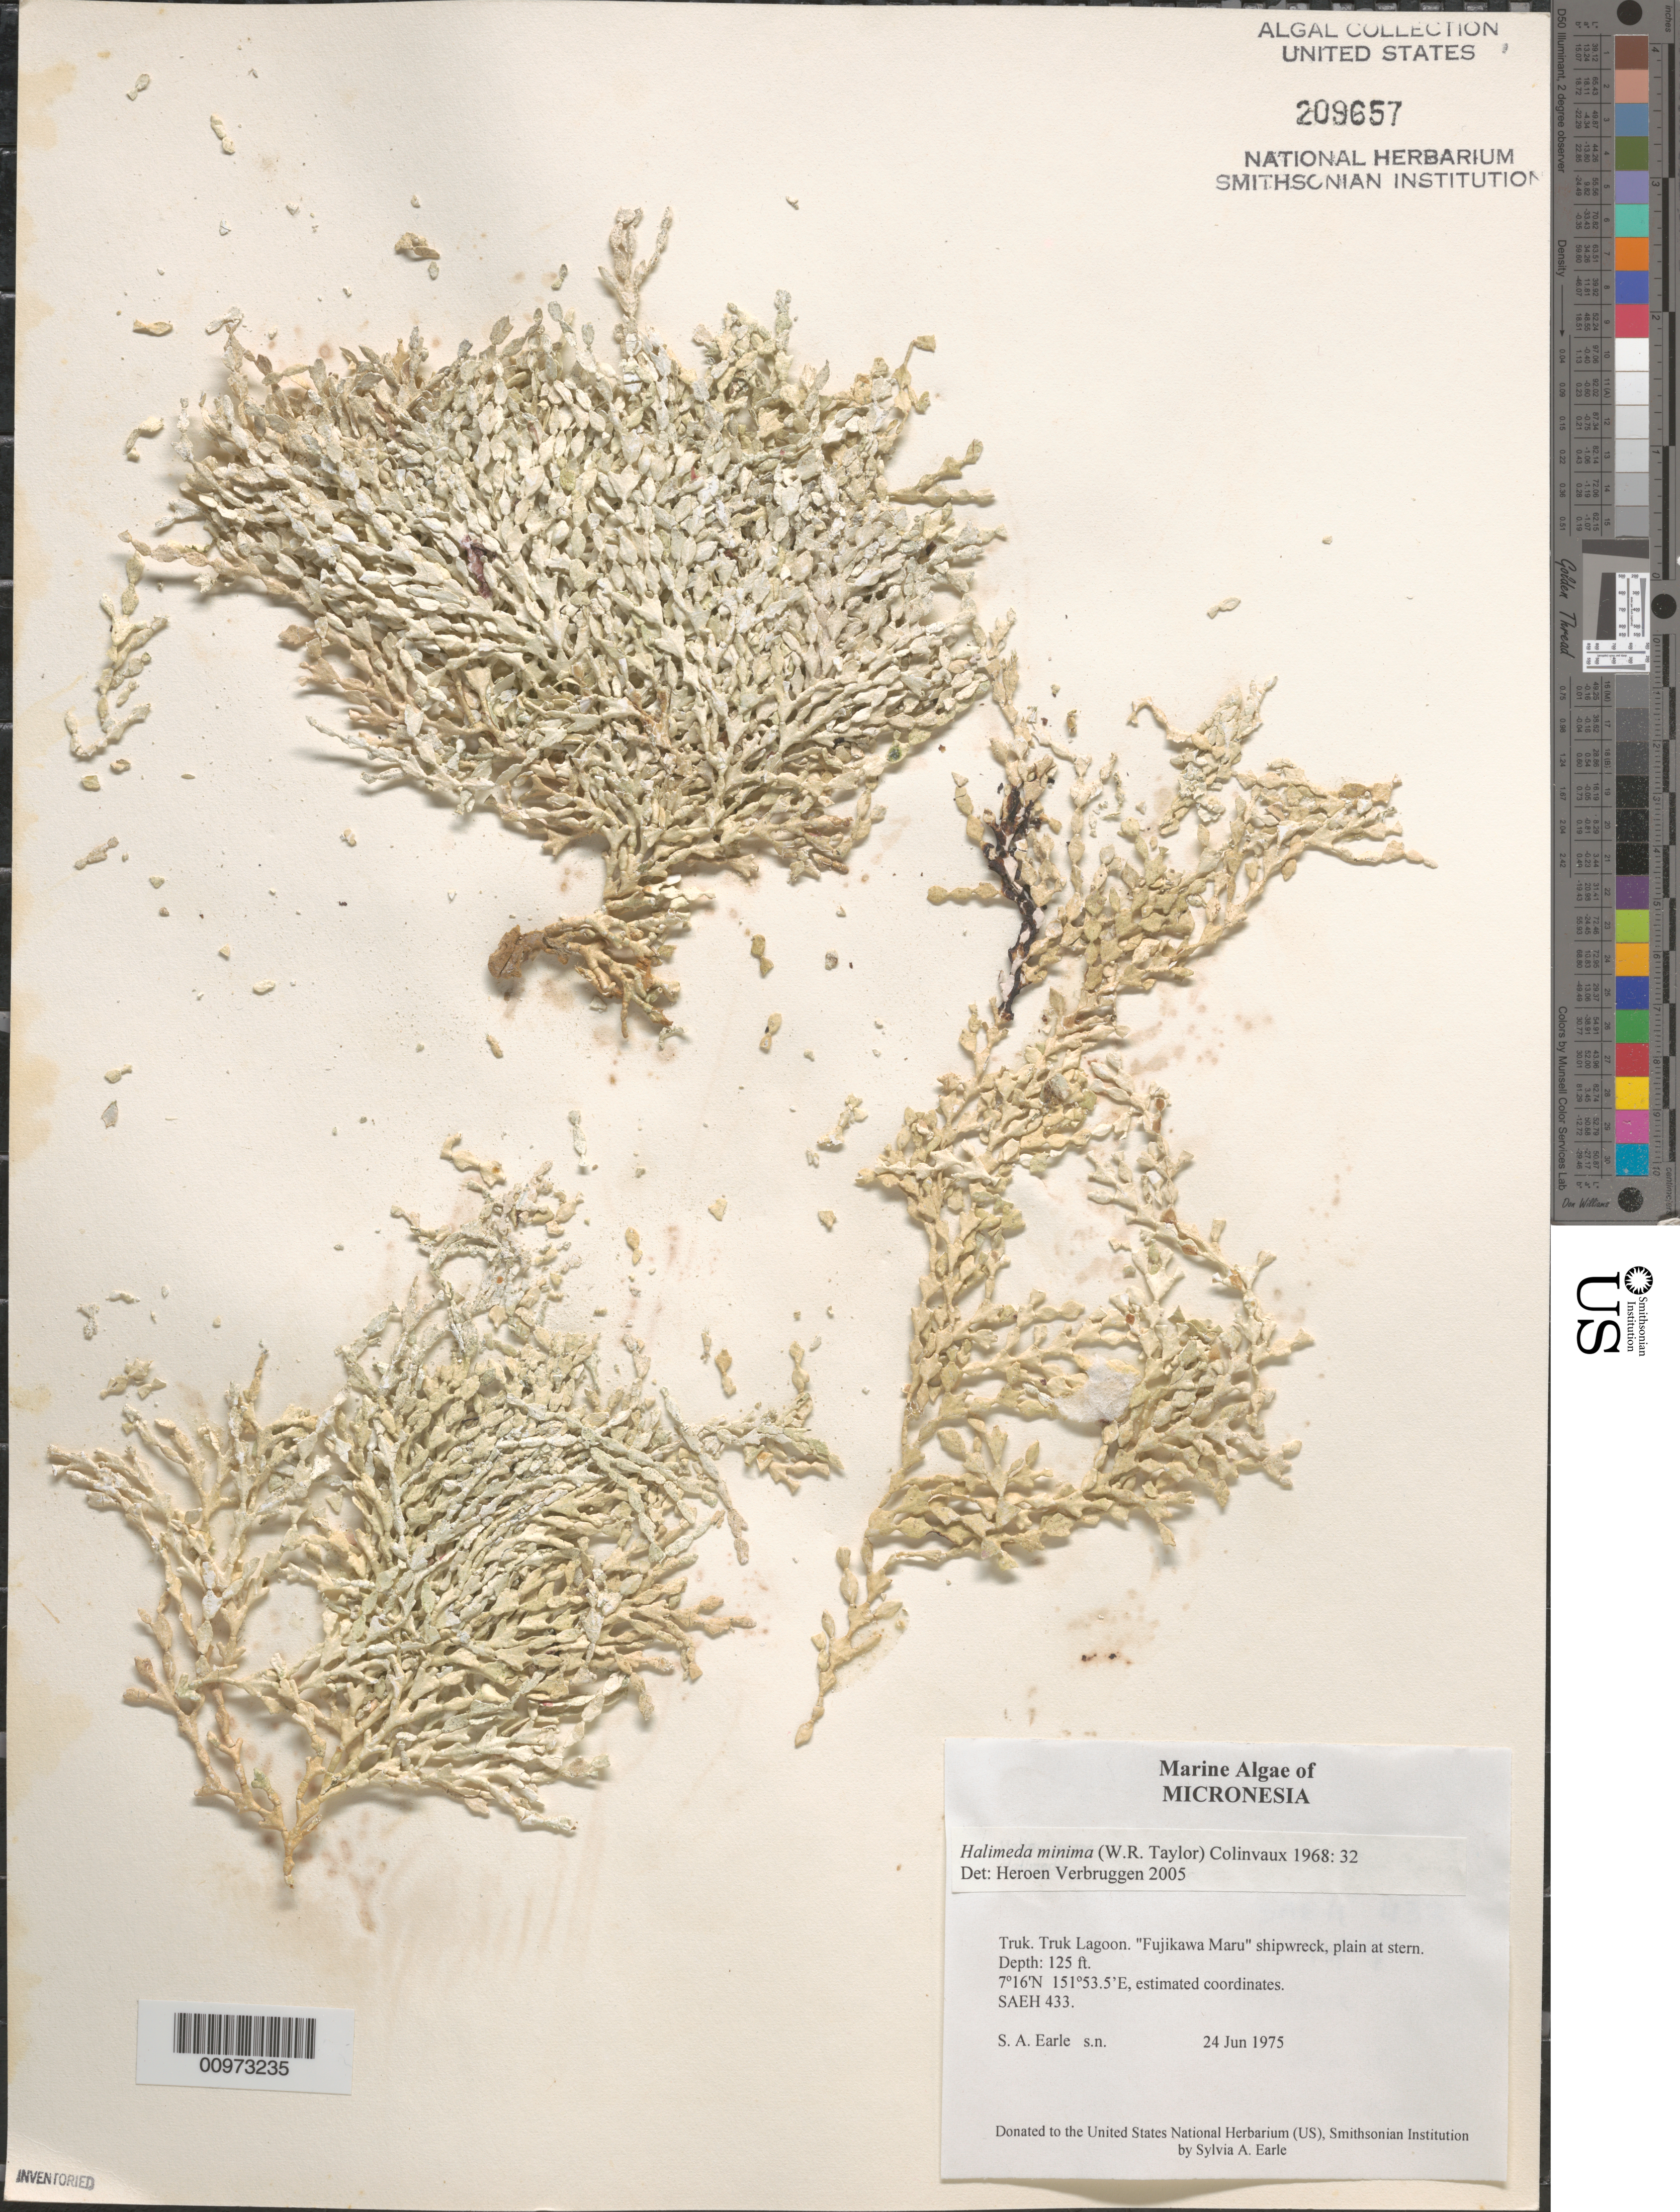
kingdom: Plantae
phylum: Chlorophyta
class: Ulvophyceae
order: Bryopsidales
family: Halimedaceae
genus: Halimeda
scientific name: Halimeda minima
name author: (W.R. Taylor) Hillis-Colinvaux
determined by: Verbruggen, H.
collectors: S. A. Earle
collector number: SAEH 433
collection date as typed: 24 Jun 1975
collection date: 1975-06-24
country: Micronesia, Federated States of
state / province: Truk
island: Truk (Chuuk) Is.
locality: Chuuk Lagoon (Truk Lagoon), Fujikawa Maru shipwreck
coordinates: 7 16'N, 151 53.5'E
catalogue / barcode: US 209657